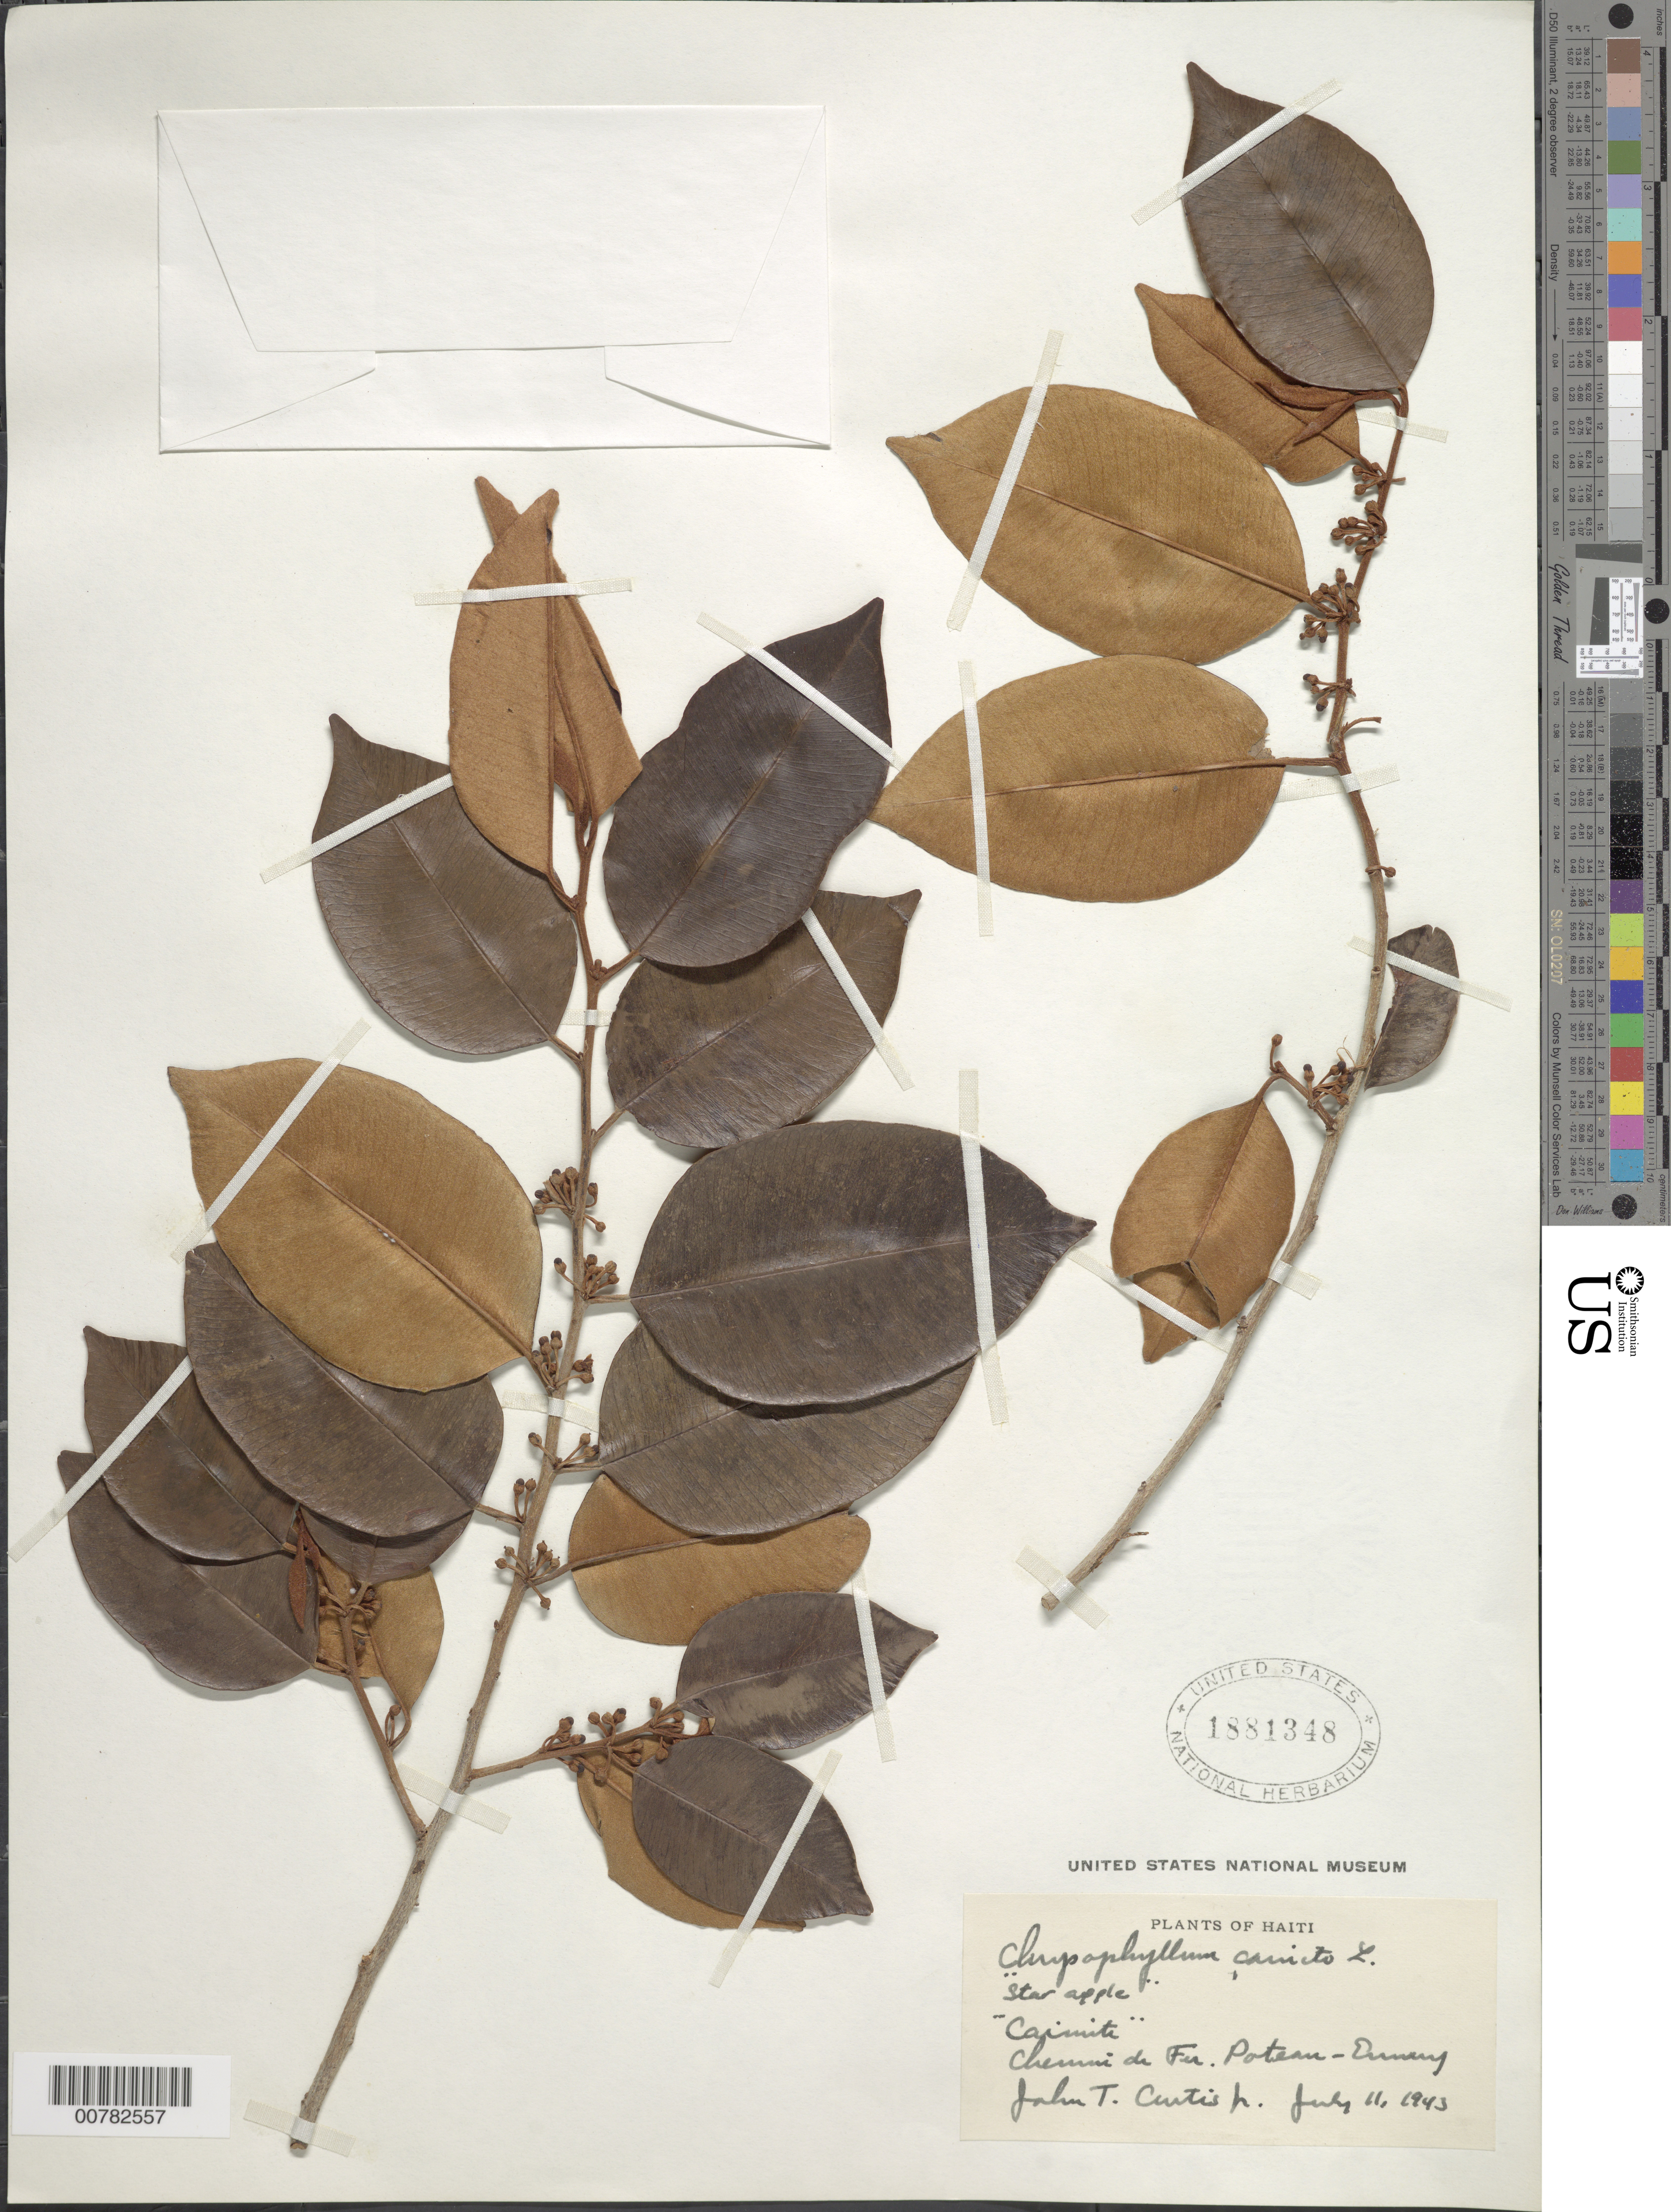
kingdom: Plantae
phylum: Tracheophyta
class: Magnoliopsida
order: Ericales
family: Sapotaceae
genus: Chrysophyllum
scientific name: Chrysophyllum cainito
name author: L.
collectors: J. Curtis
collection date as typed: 11 Jul 1943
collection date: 1943-07-11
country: Haiti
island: Hispaniola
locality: Chernni de Fer, Poteau-Ennery.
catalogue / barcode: US 1881348